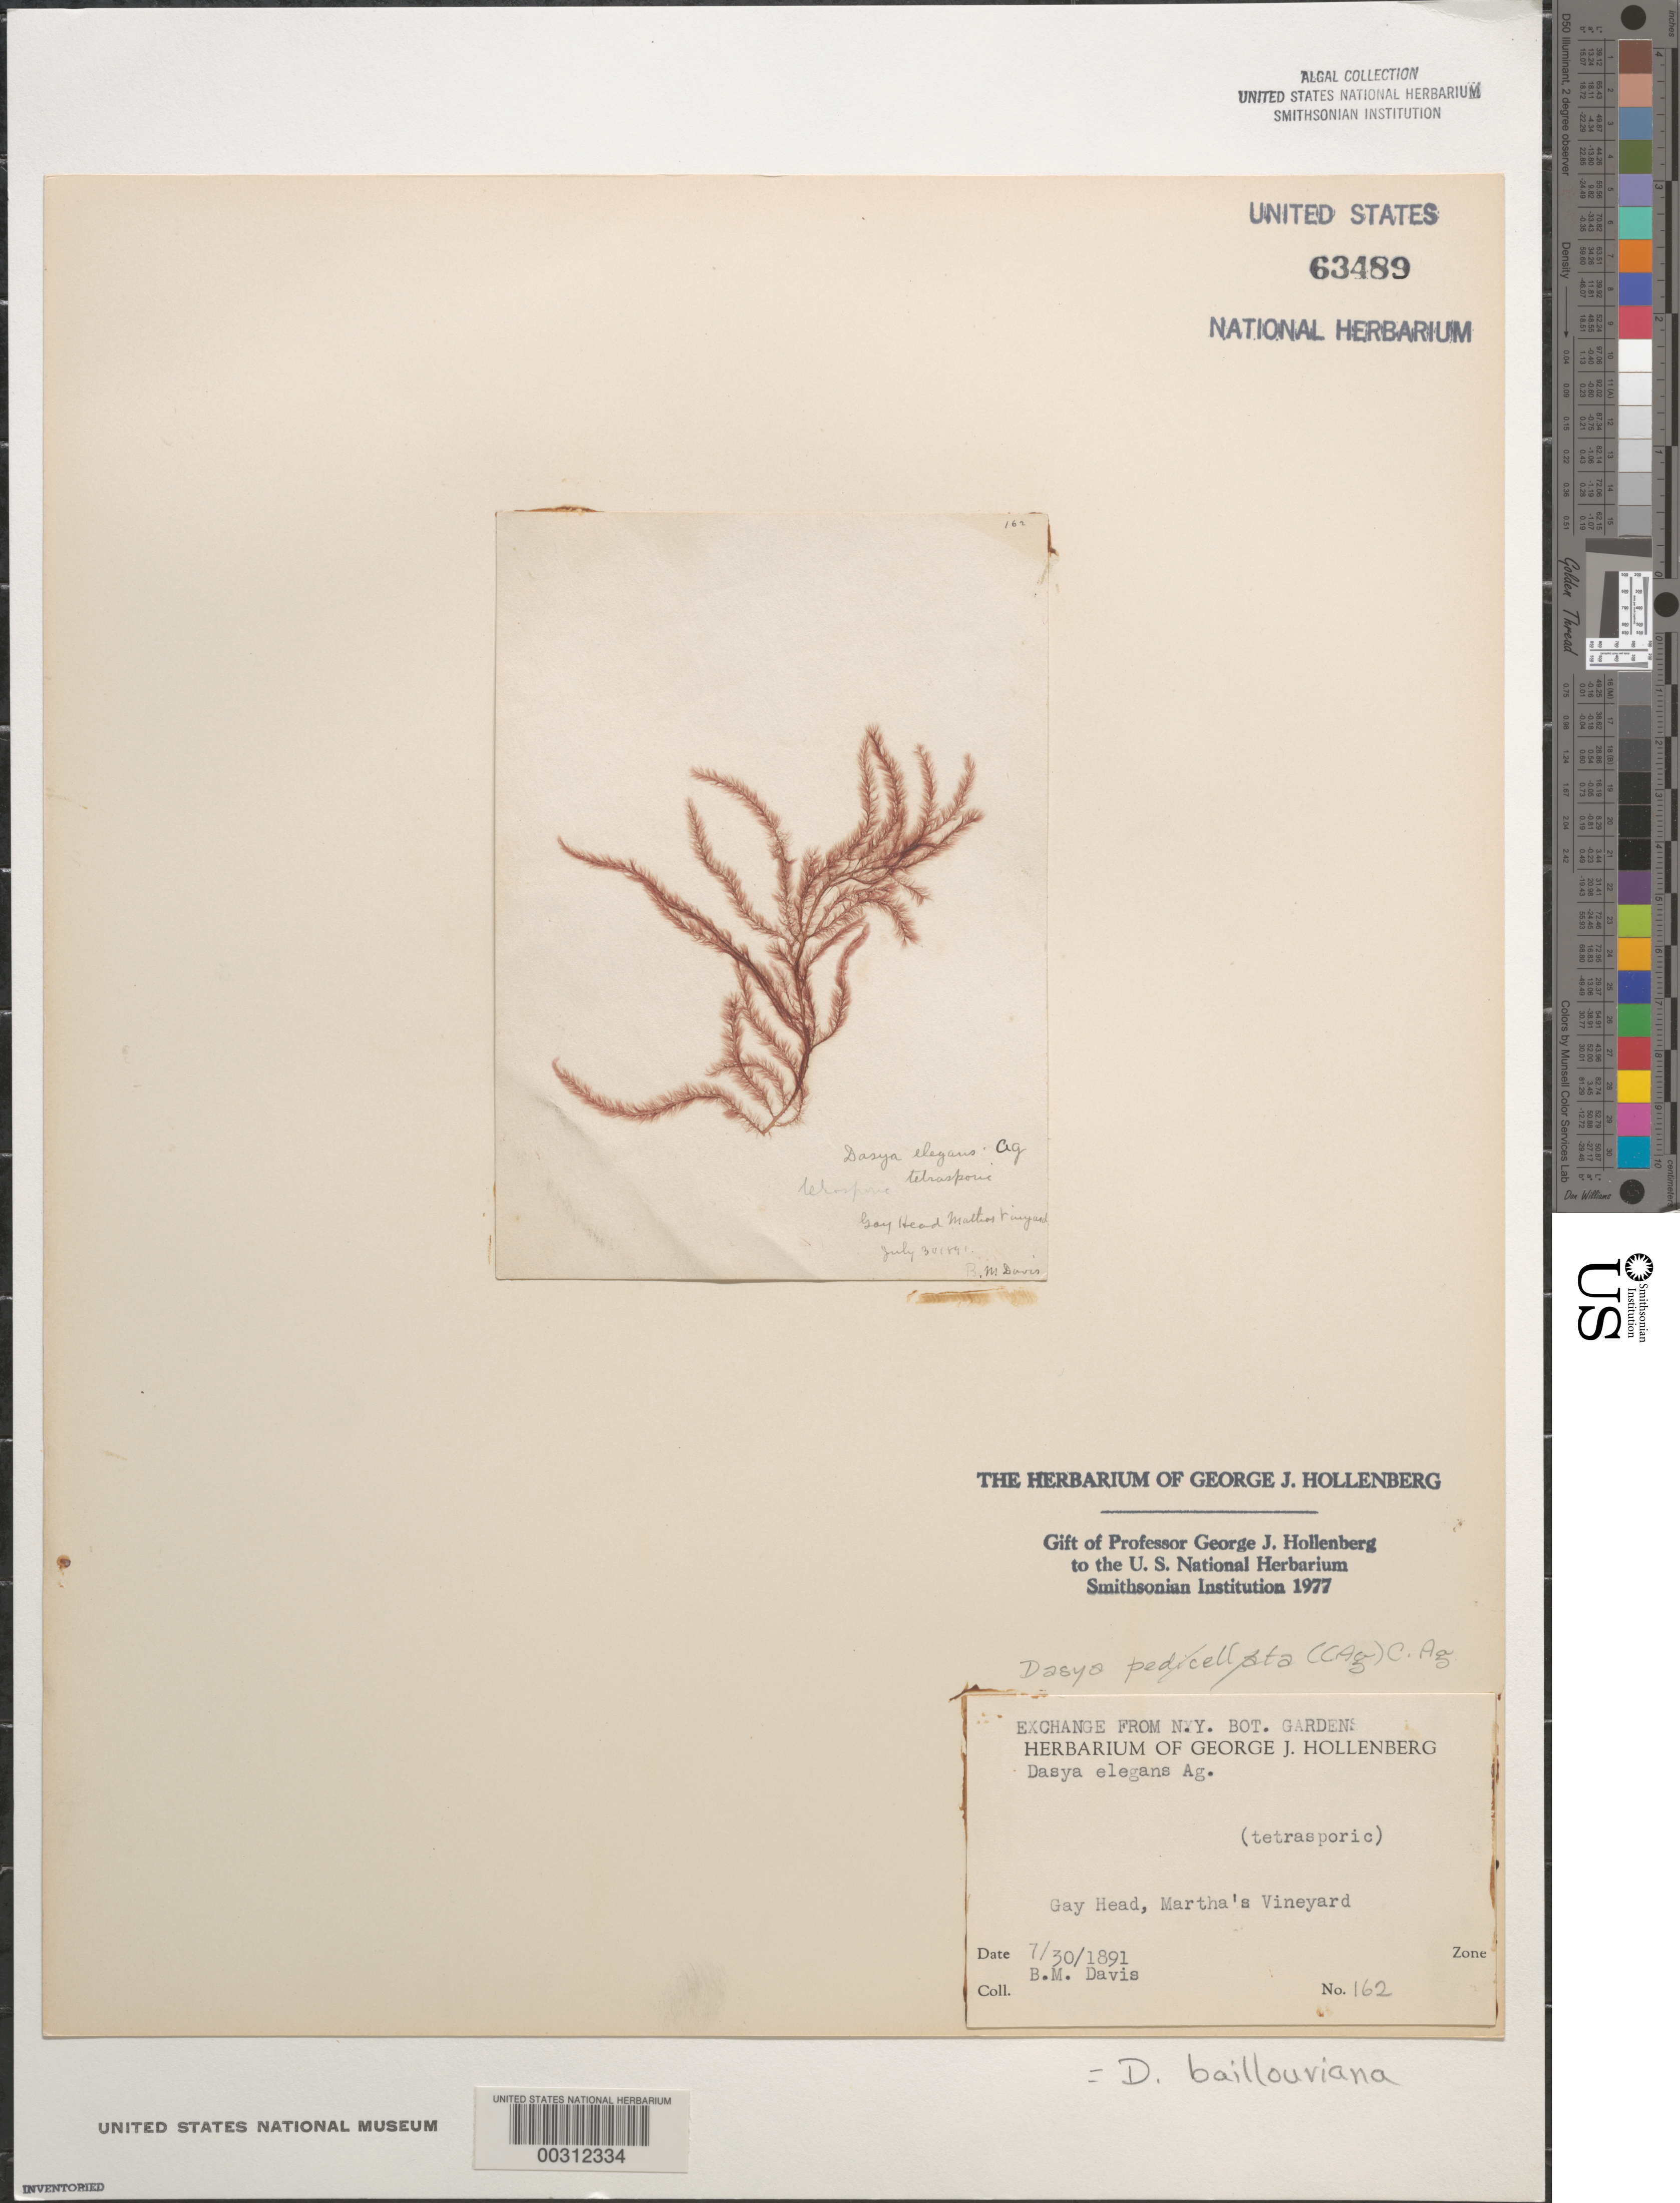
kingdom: Plantae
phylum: Rhodophyta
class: Florideophyceae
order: Ceramiales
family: Dasyaceae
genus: Dasya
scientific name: Dasya pedicellata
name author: (C. Agardh) C. Agardh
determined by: Algae name updating Project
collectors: B. Davis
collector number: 162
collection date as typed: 30 Jul 1891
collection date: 1891-07-30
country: United States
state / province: Massachusetts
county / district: Dukes County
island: Martha's Vineyard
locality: Gay Head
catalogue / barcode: US 63489